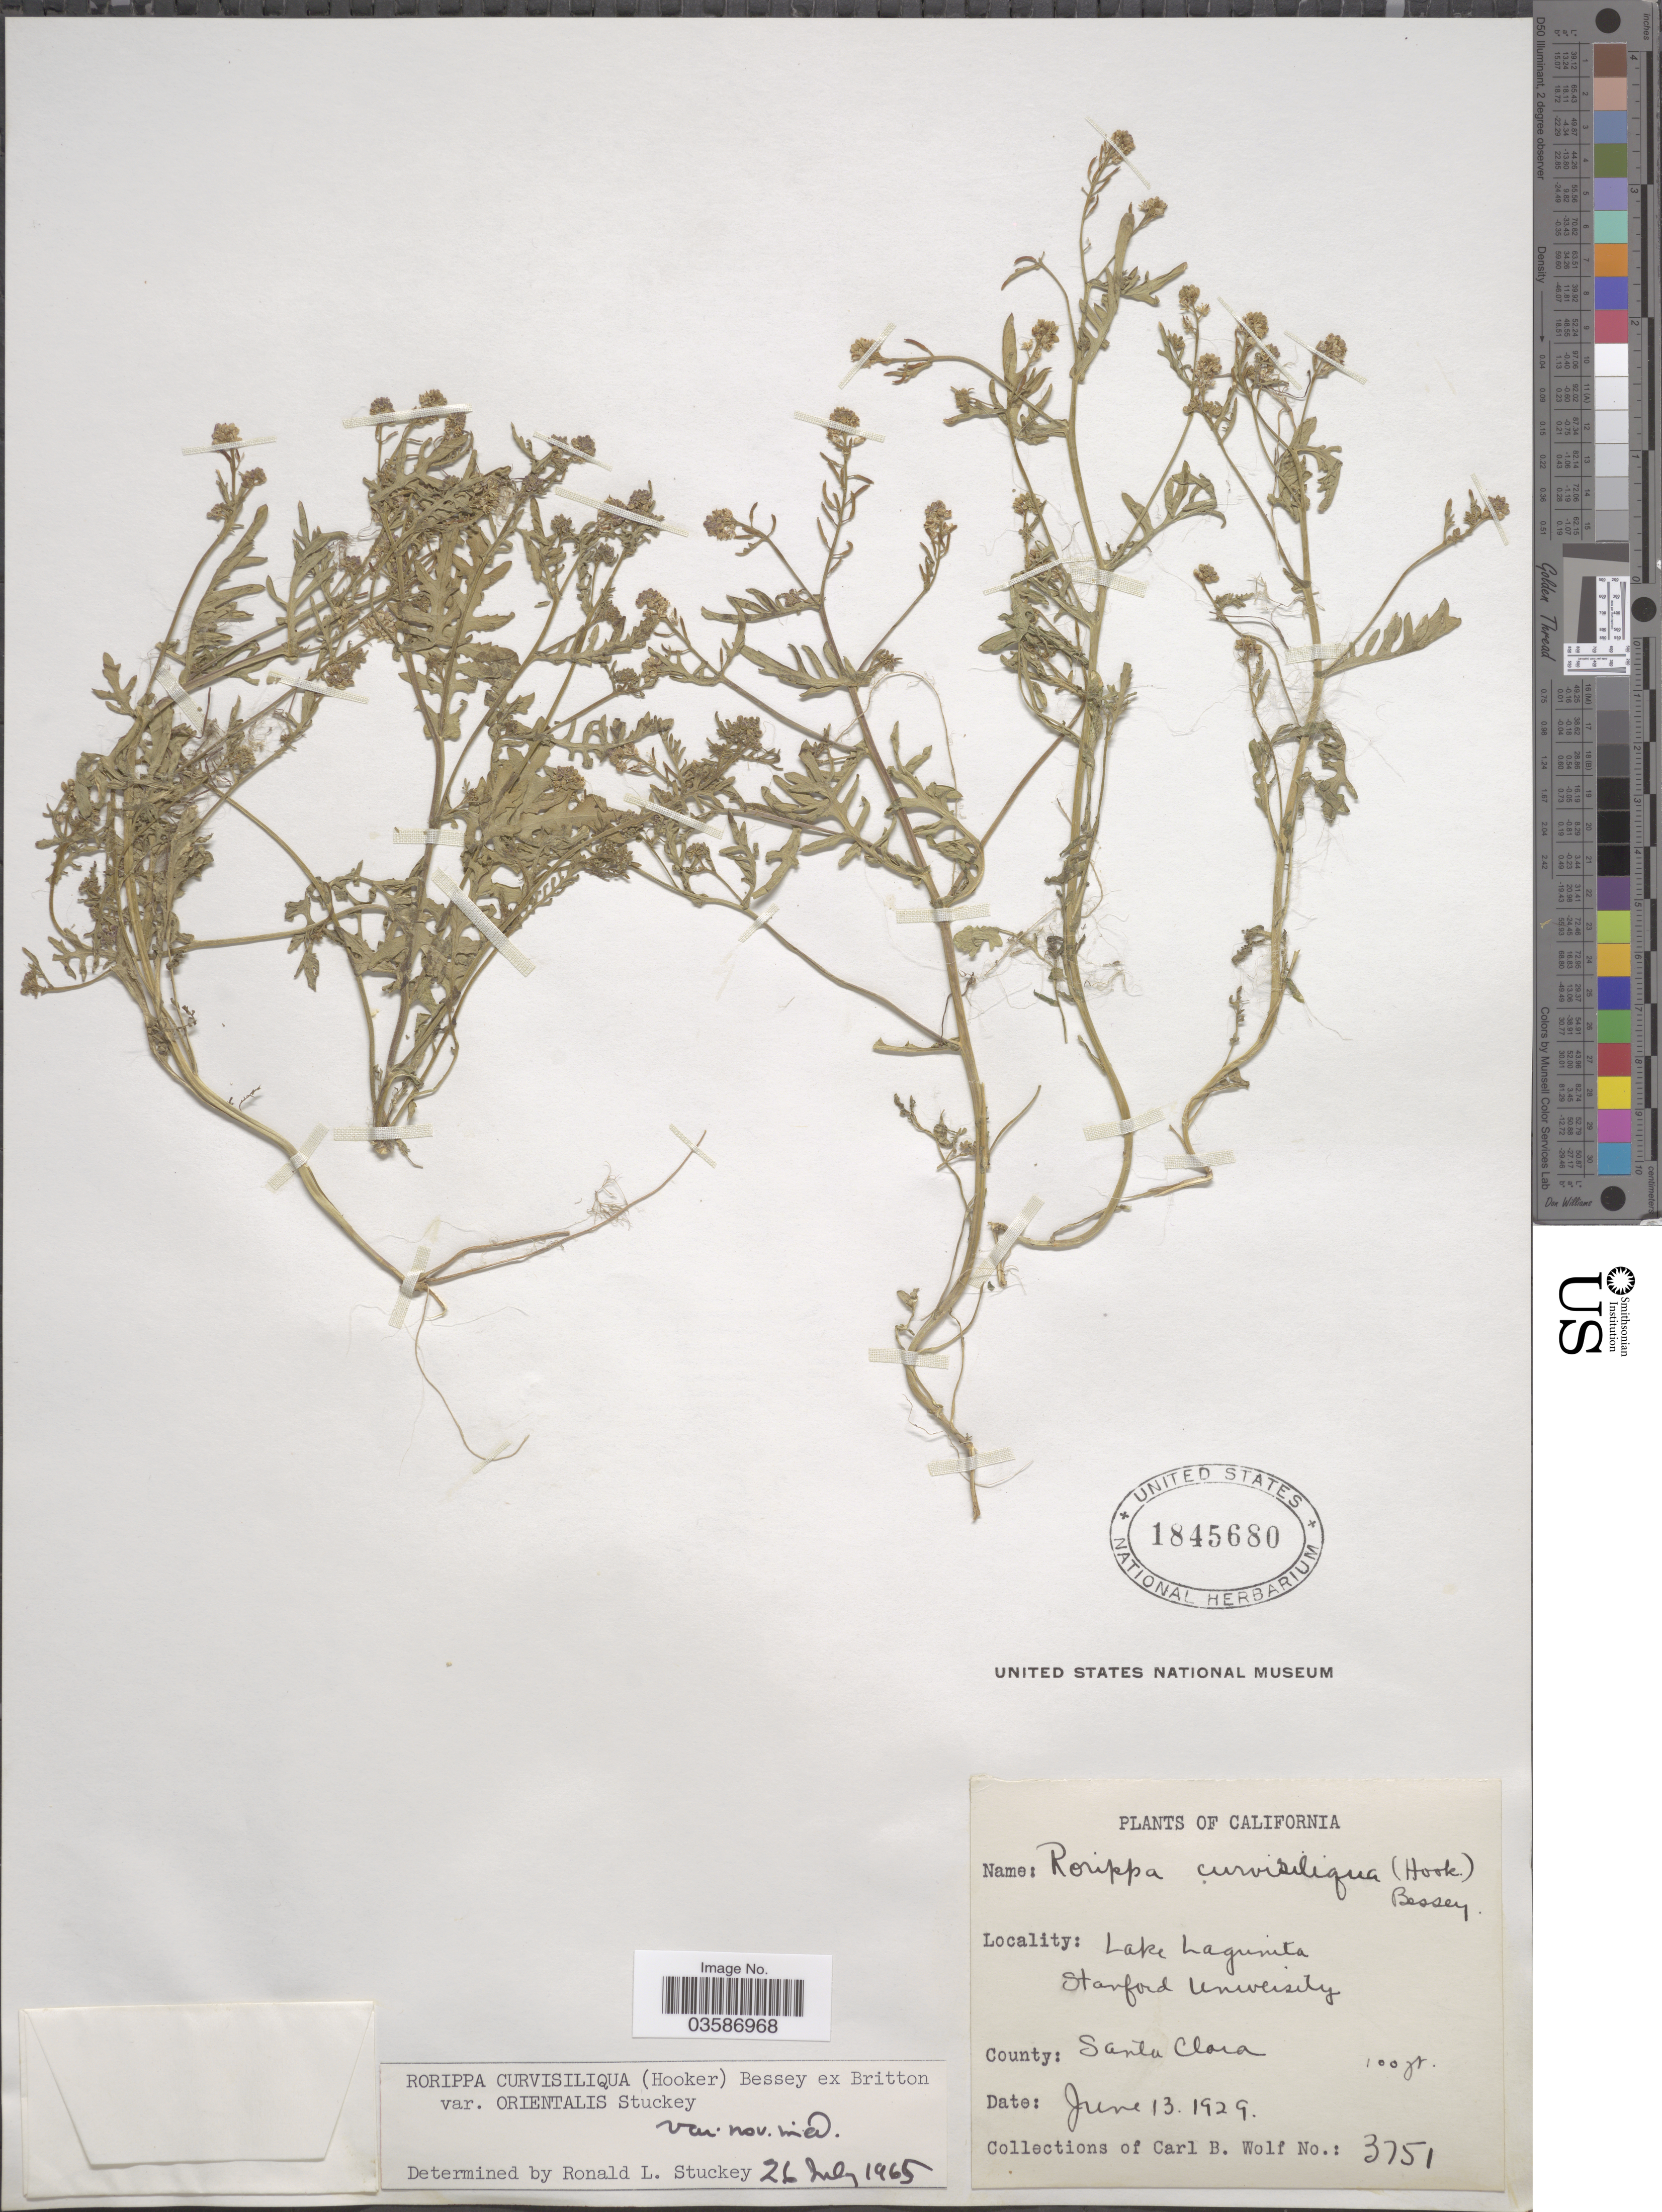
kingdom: Plantae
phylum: Tracheophyta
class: Magnoliopsida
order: Brassicales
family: Brassicaceae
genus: Rorippa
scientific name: Rorippa curvisiliqua var. orientalis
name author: Stuckey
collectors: C. B. Wolf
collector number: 3751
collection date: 1929-06-13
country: United States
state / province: California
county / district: Santa Clara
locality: Lake Lagunita Stanford University. County: Santa Clara.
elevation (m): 30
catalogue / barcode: US 1845680